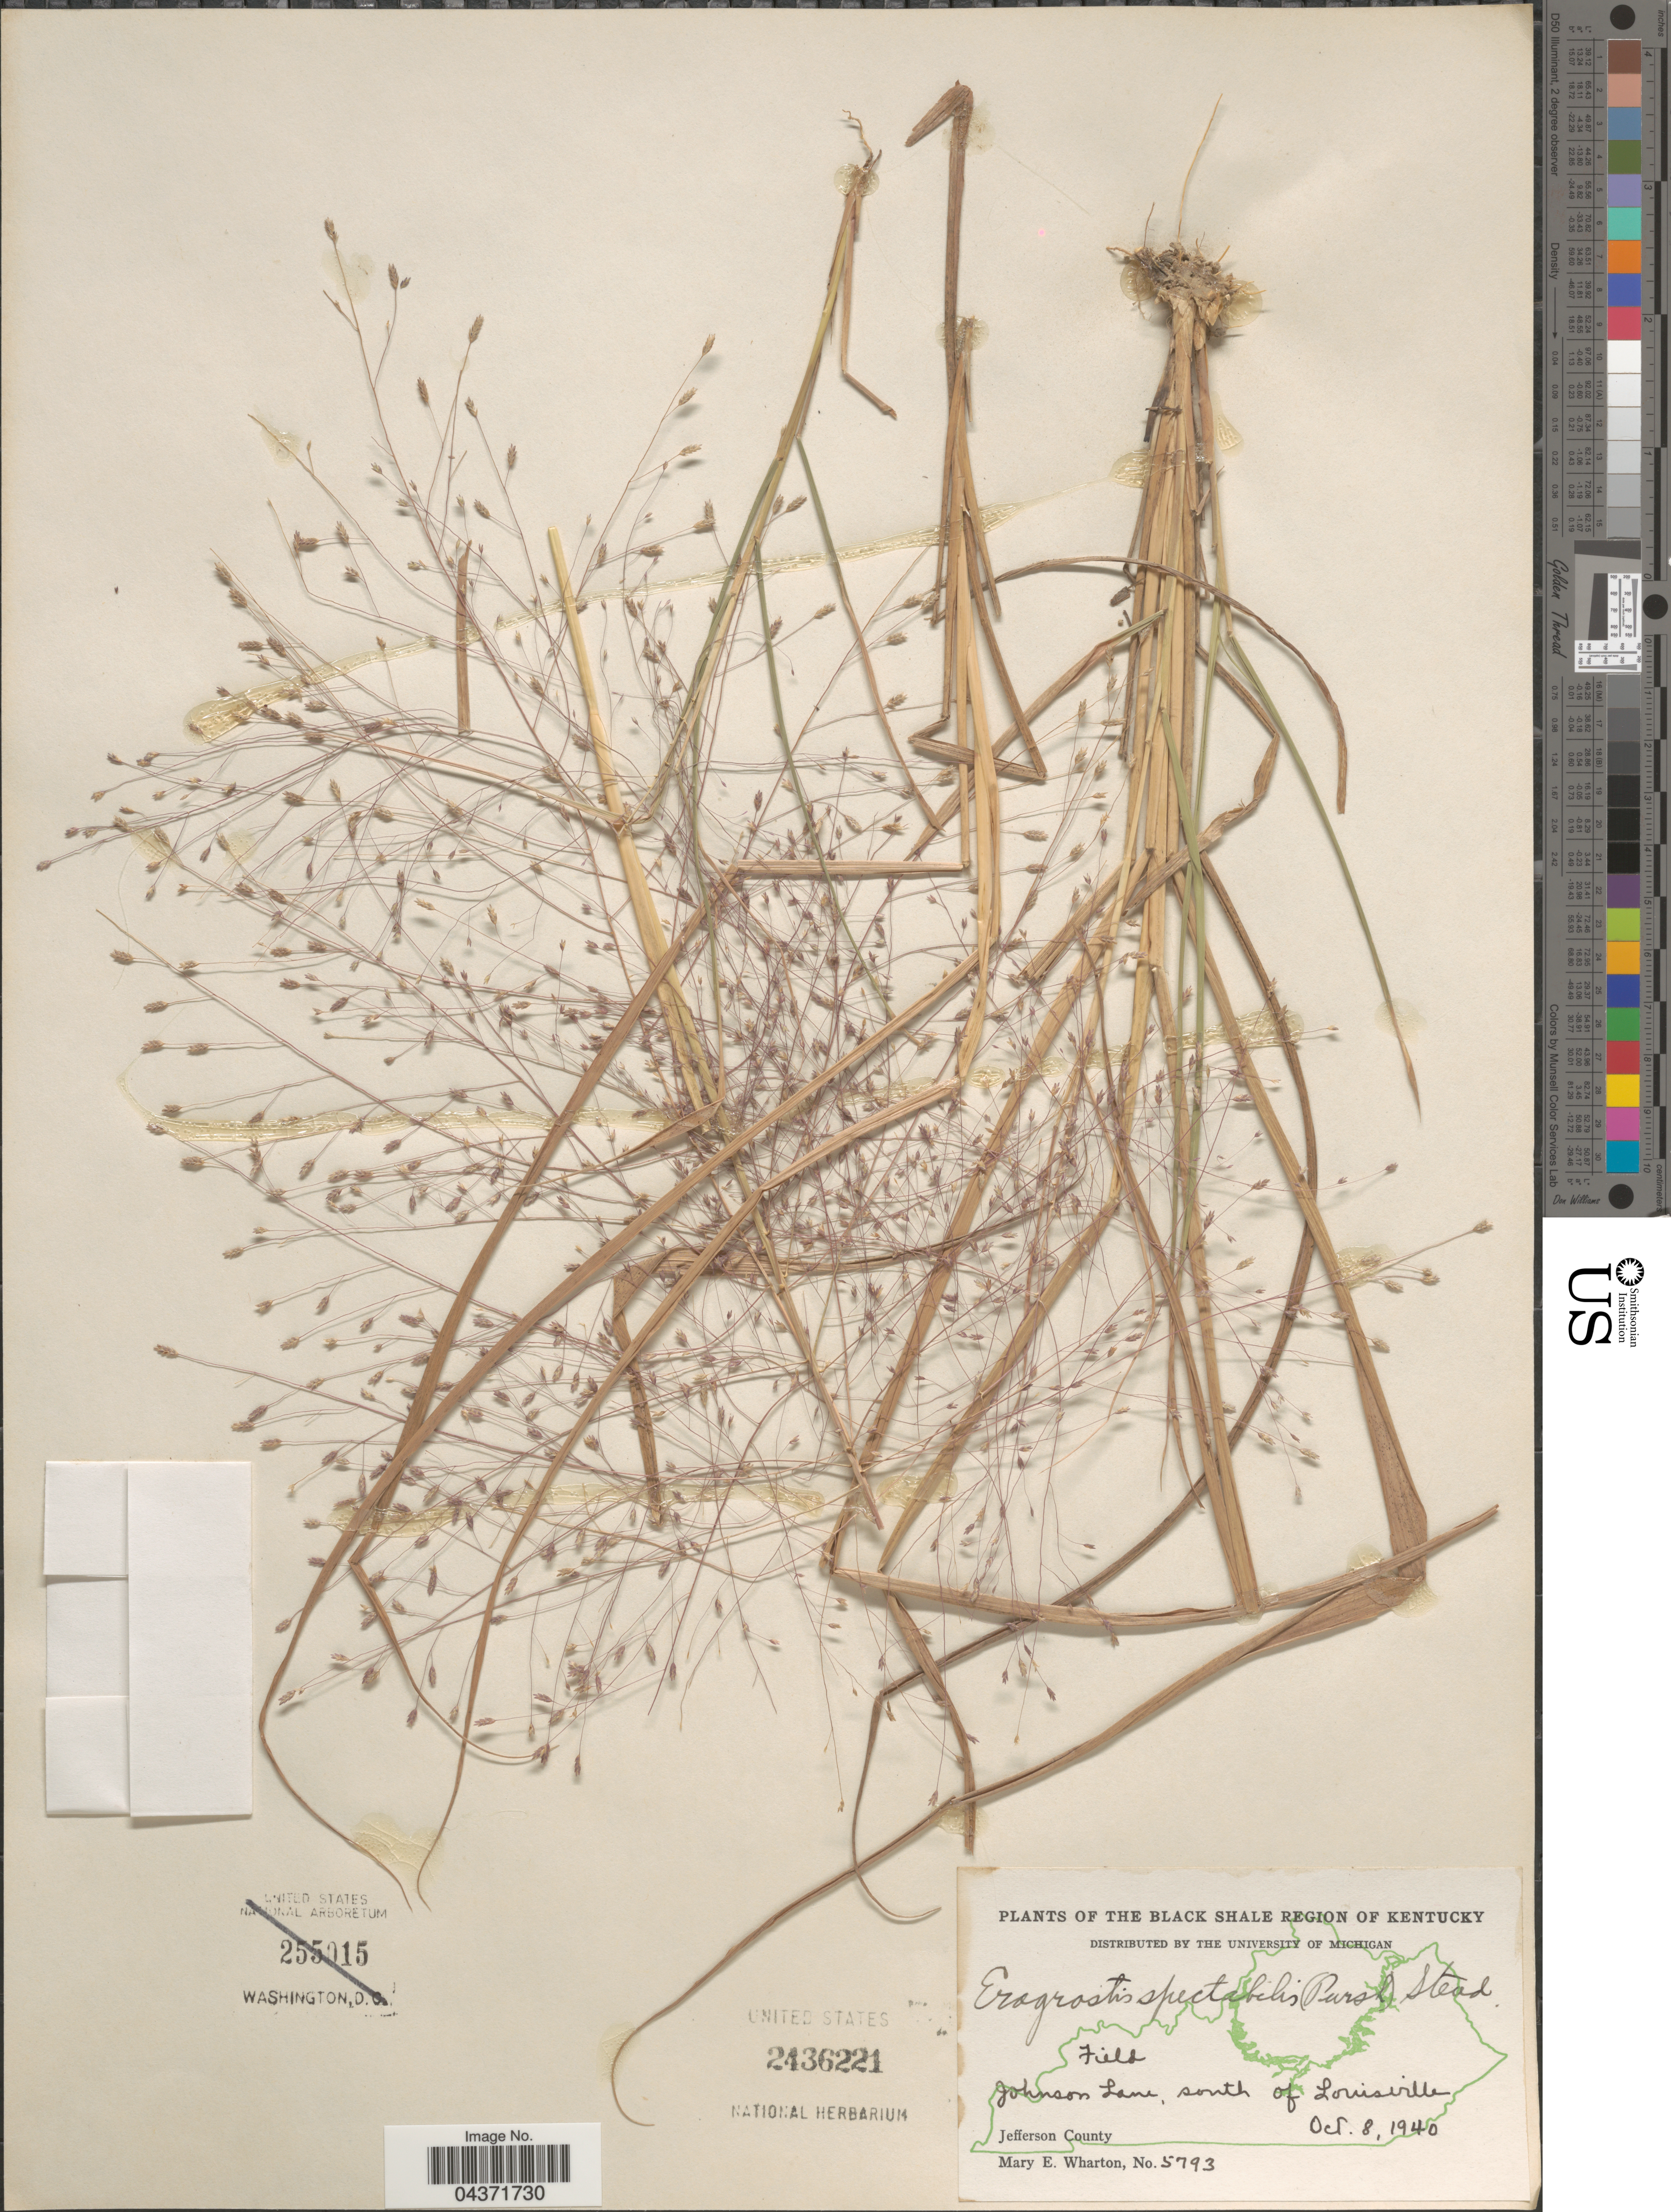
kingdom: Plantae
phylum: Tracheophyta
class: Liliopsida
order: Poales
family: Poaceae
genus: Eragrostis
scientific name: Eragrostis spectabilis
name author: (Pursh) Steud.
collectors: M. Wharton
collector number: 5793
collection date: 1940-10-08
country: United States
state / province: Kentucky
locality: The Black Shale Region of Kentucky. Johnson Lane, south of Louisville. Jefferson County.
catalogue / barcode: US 2436221